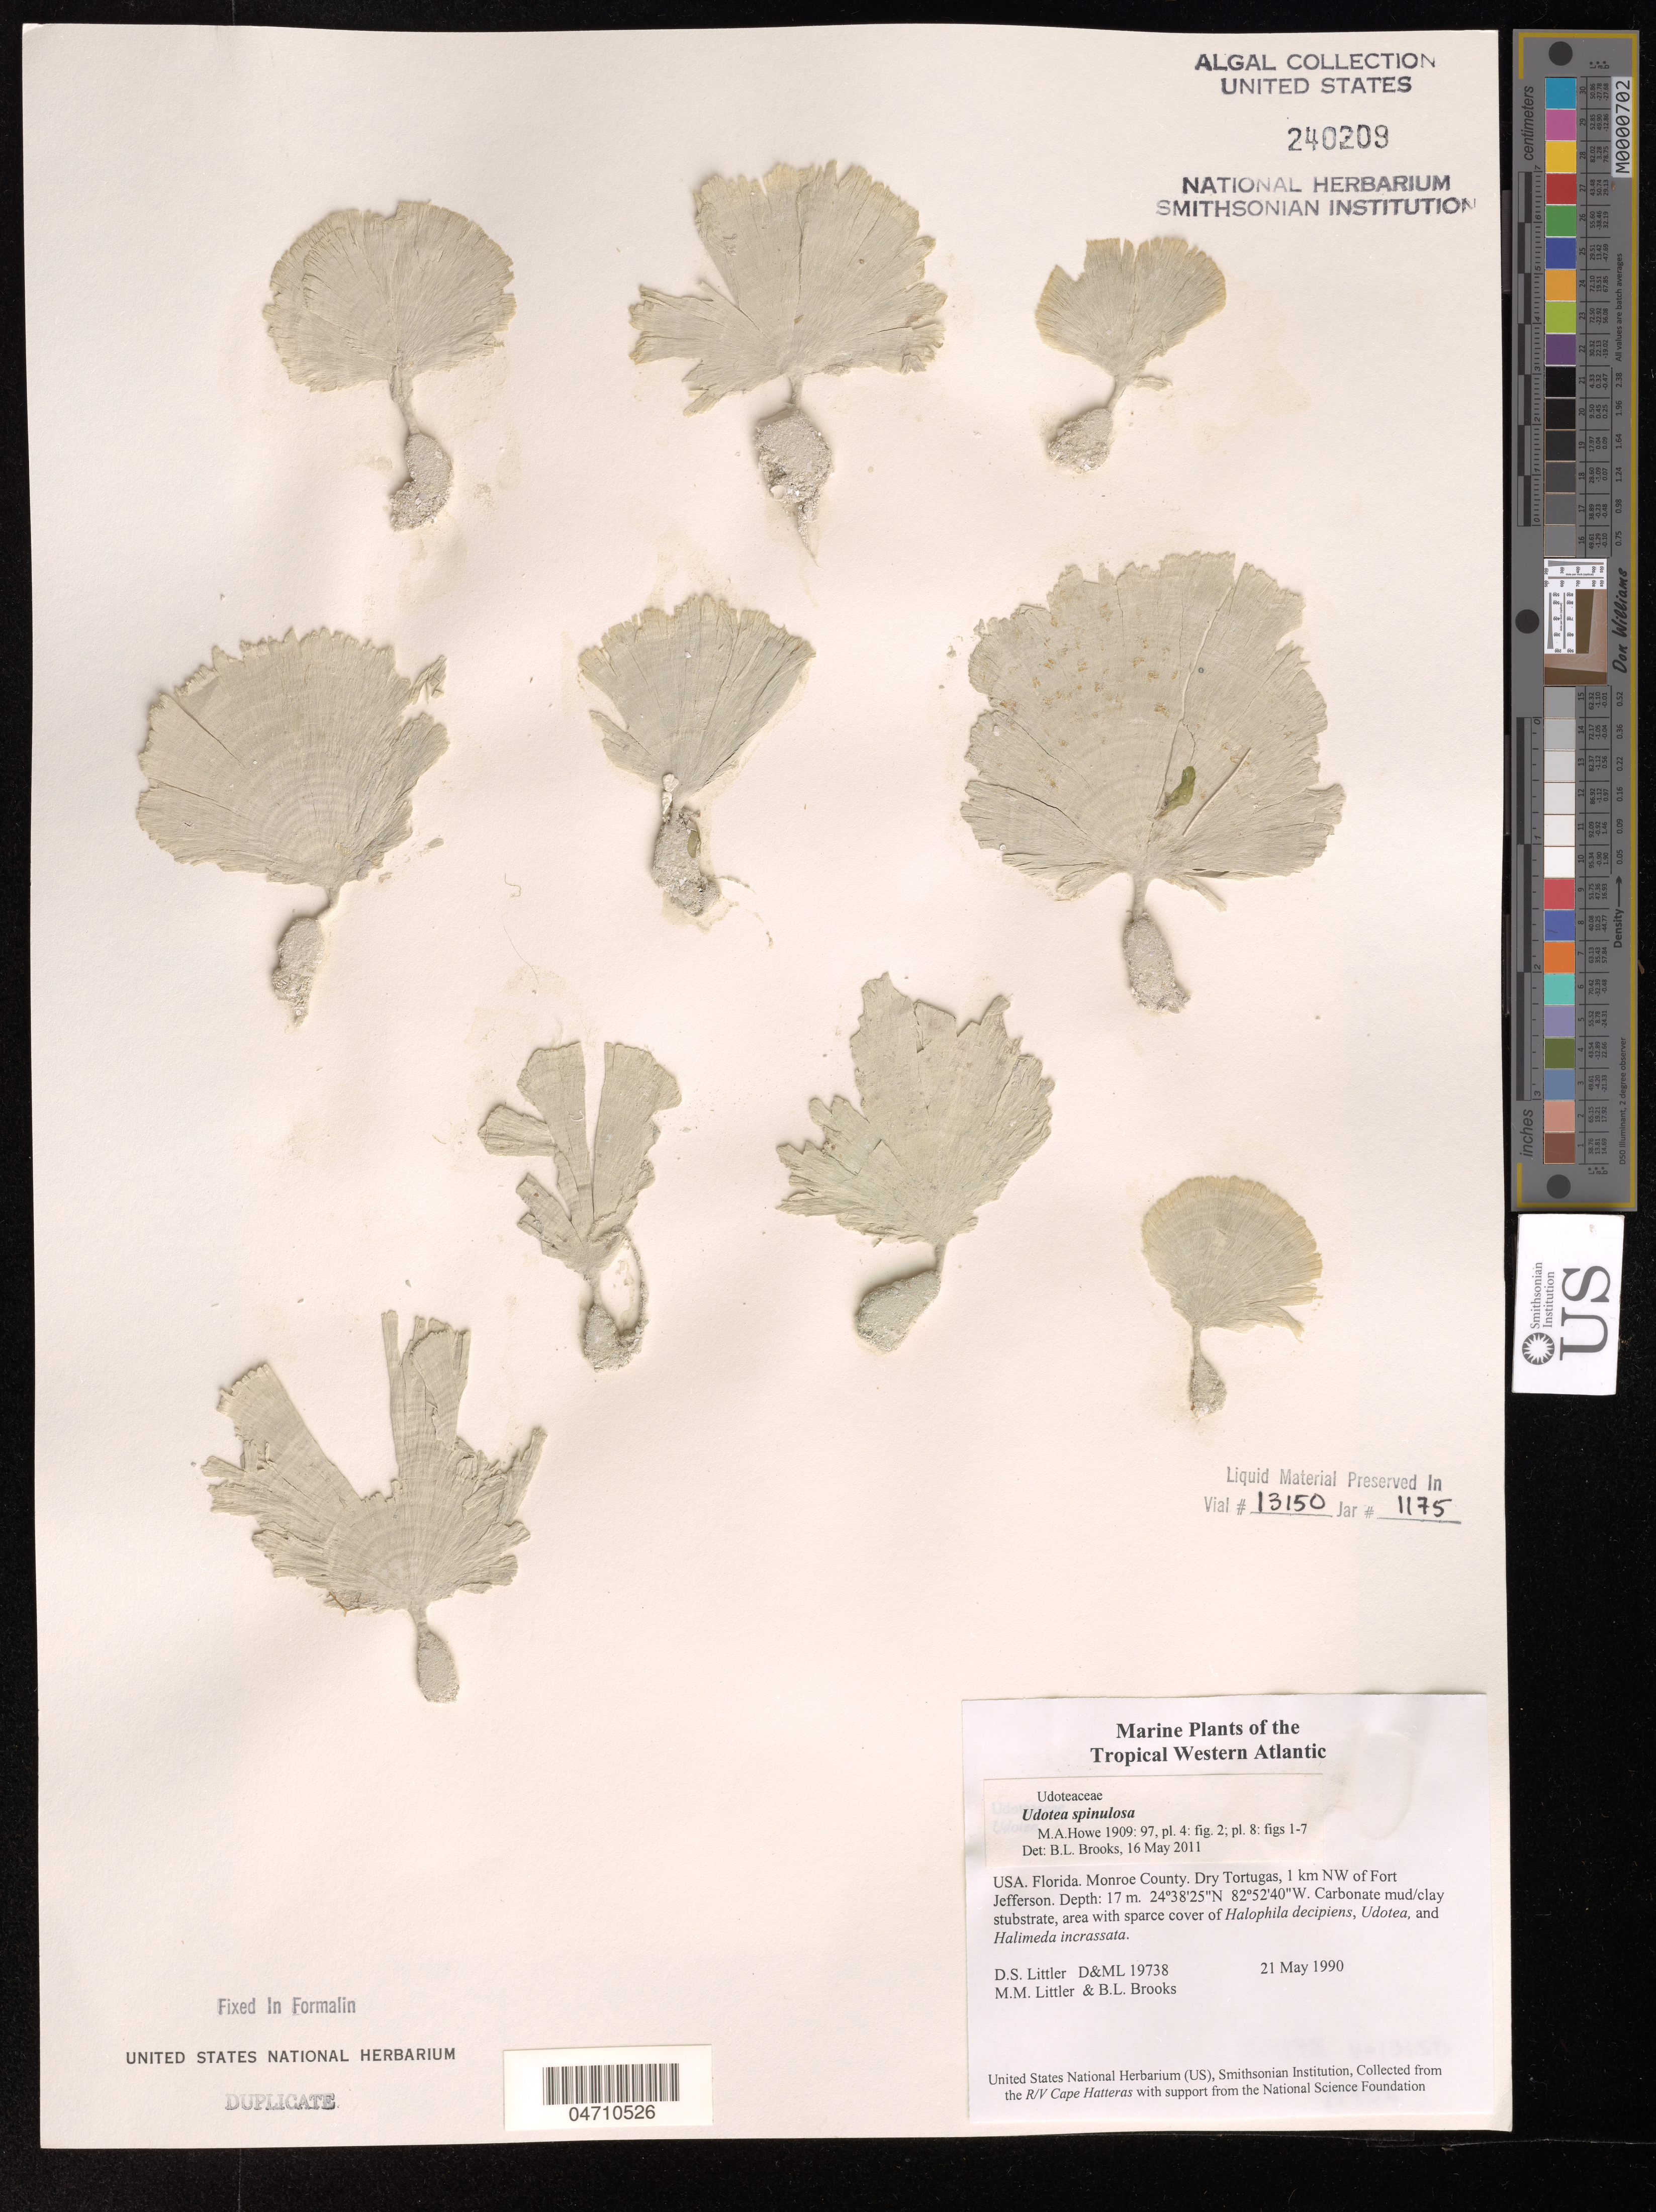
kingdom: Plantae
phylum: Chlorophyta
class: Ulvophyceae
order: Bryopsidales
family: Udoteaceae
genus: Udotea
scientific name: Udotea spinulosa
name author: M. Howe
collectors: D. S. Littler, M. M. Littler & B. Brooks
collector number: D&ML 19738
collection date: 1990-05-21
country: United States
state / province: Florida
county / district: Monroe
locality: Monroe County. Dry Tortugas, 1 km NW of Fort Jefferson. Tropical Western Atlantic.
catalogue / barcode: US 240209